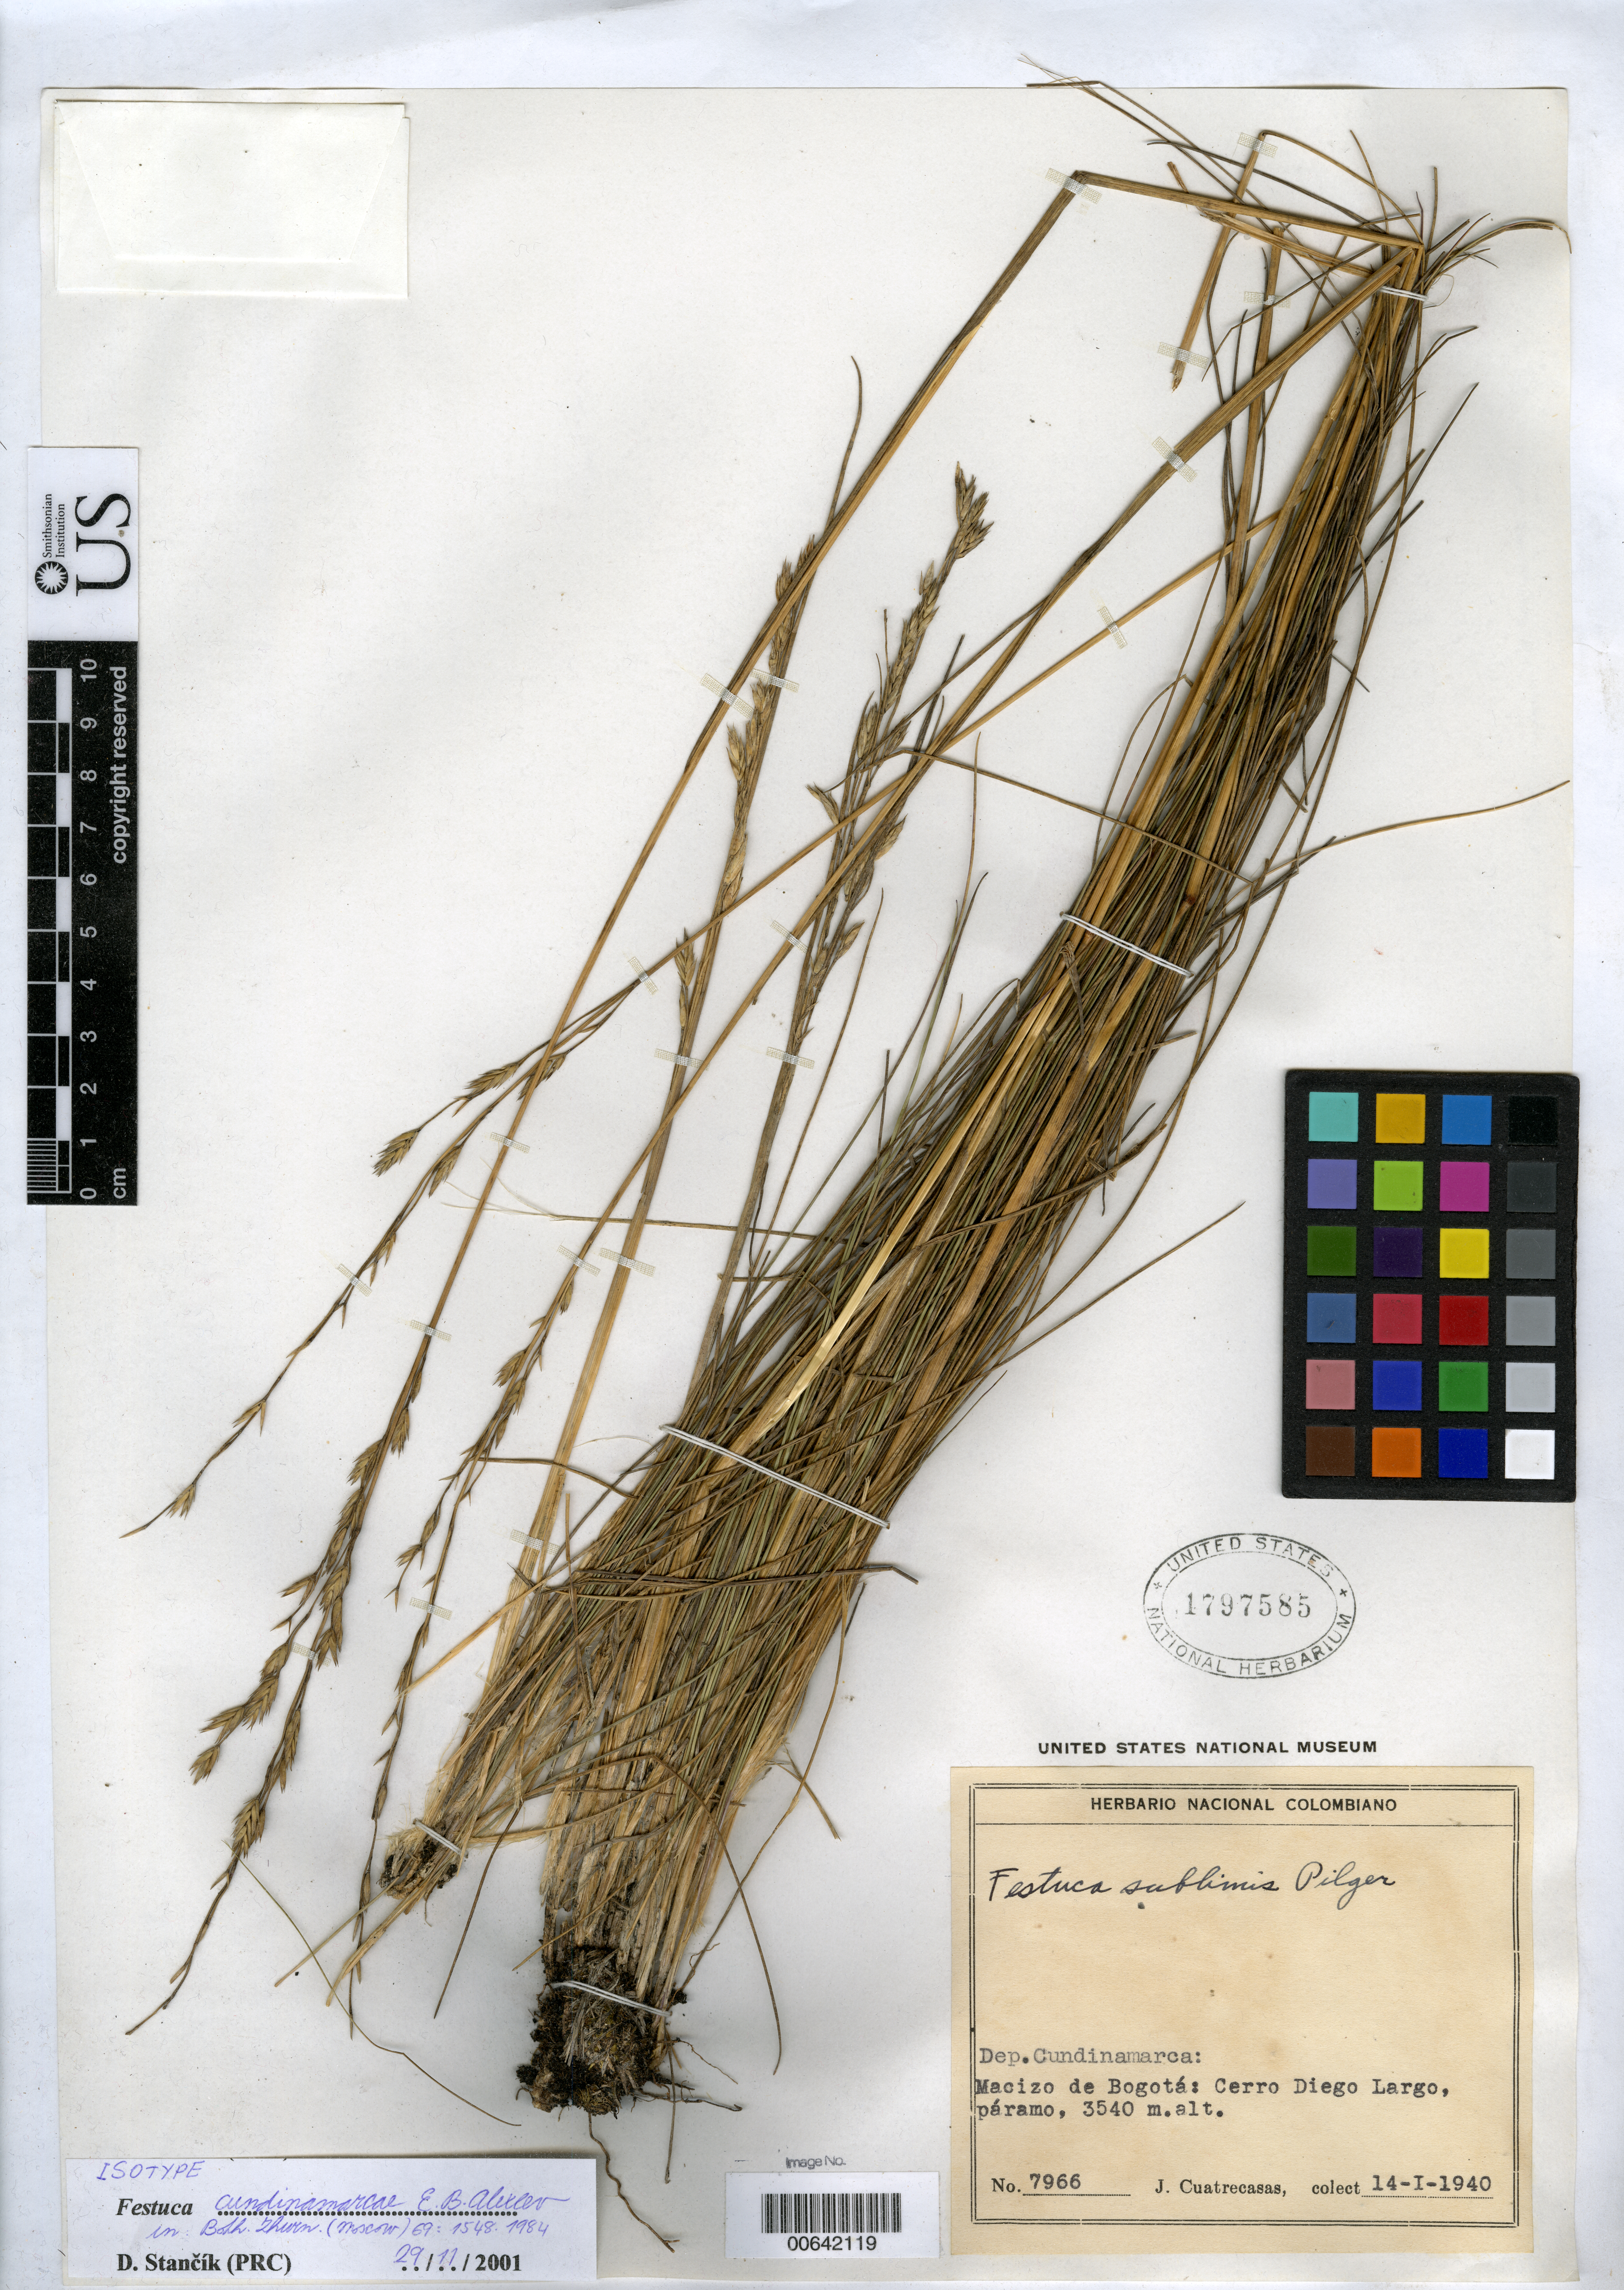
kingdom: Plantae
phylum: Tracheophyta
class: Liliopsida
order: Poales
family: Poaceae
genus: Festuca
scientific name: Festuca cundinamarcae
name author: E.B. Alexeev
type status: Isotype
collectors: J. Cuatrecasas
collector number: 7966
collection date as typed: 14 Jan 1940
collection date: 1940-01-14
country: Colombia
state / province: Cundinamarca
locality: Macizo de Bogotá: Cerro Diego Largo.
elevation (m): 3540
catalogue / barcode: US 1797585